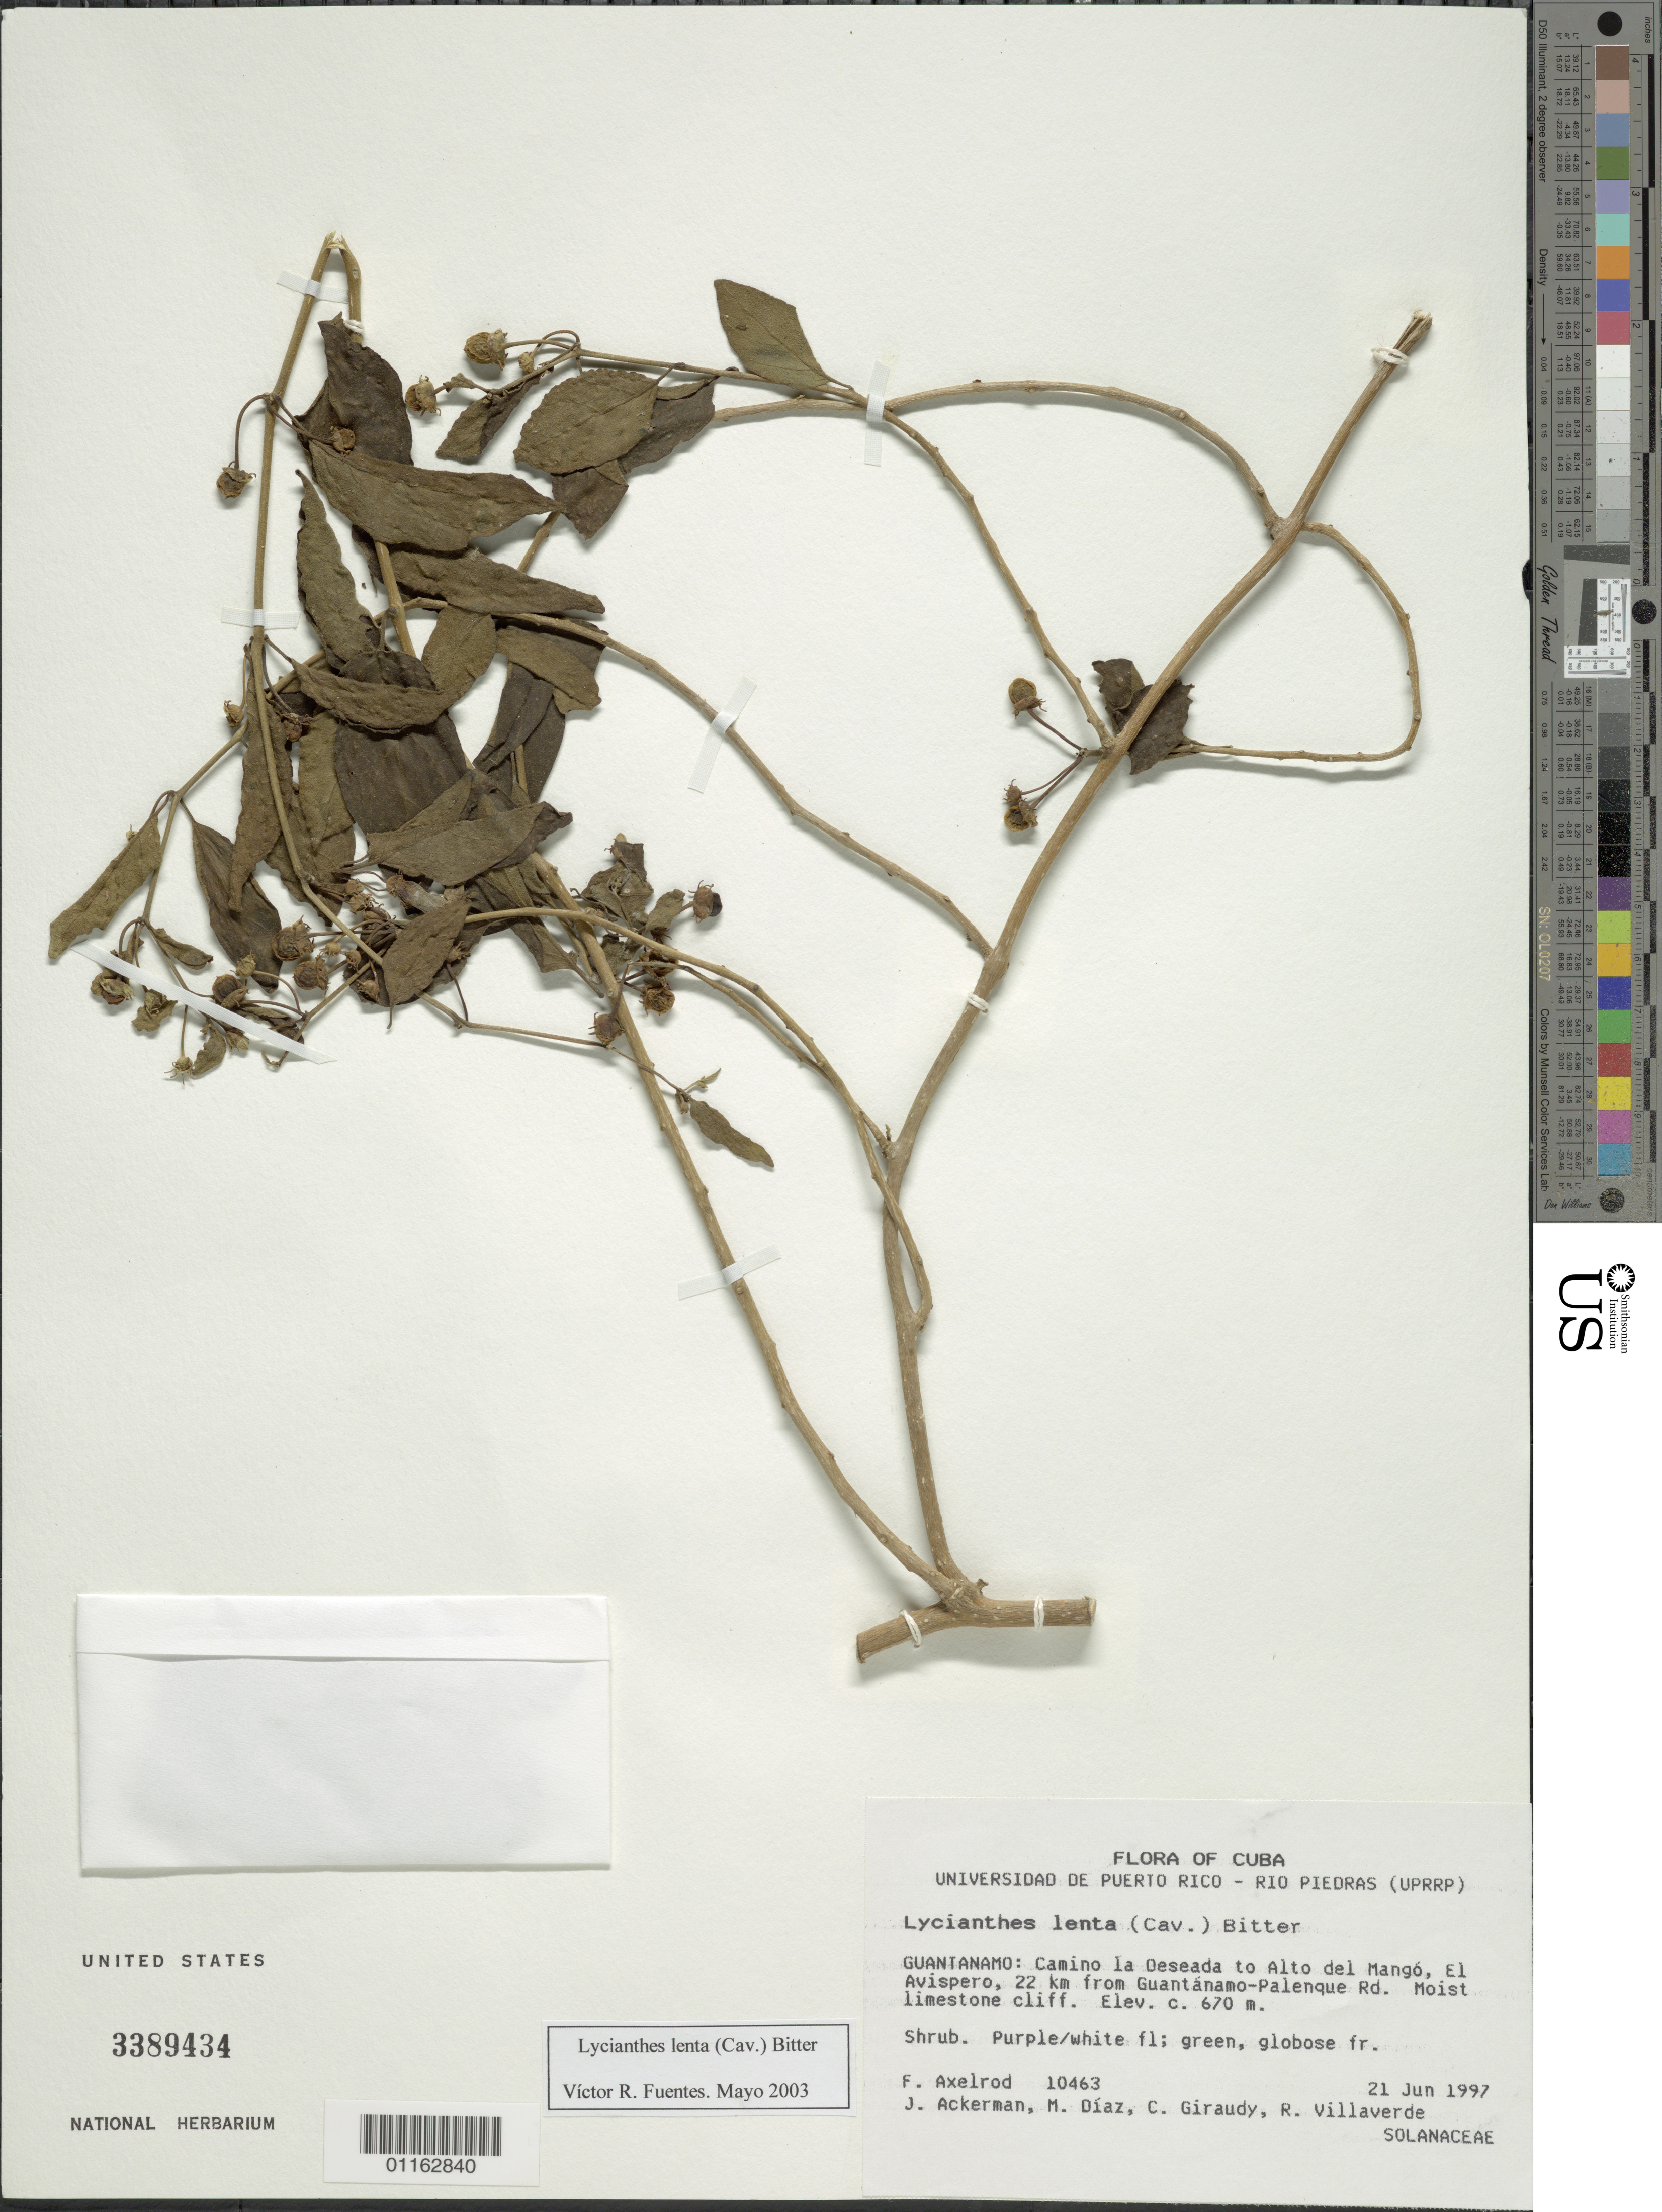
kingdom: Plantae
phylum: Tracheophyta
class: Magnoliopsida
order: Solanales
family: Solanaceae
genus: Lycianthes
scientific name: Lycianthes lenta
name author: (Cav.) Bitter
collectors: F. S. Axelrod, J. D. Ackerman, M. Díaz, C. Giraudy & R. Villaverde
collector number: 10463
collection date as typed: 21 Jun 1997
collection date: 1997-06-21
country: Cuba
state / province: Guantánamo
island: Cuba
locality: Camino la Deseada to Alto del Mango. El Avispero, 22km from Guantanamo-Palenque Rd. Moist limestone cliff.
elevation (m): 670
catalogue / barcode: US 3389434